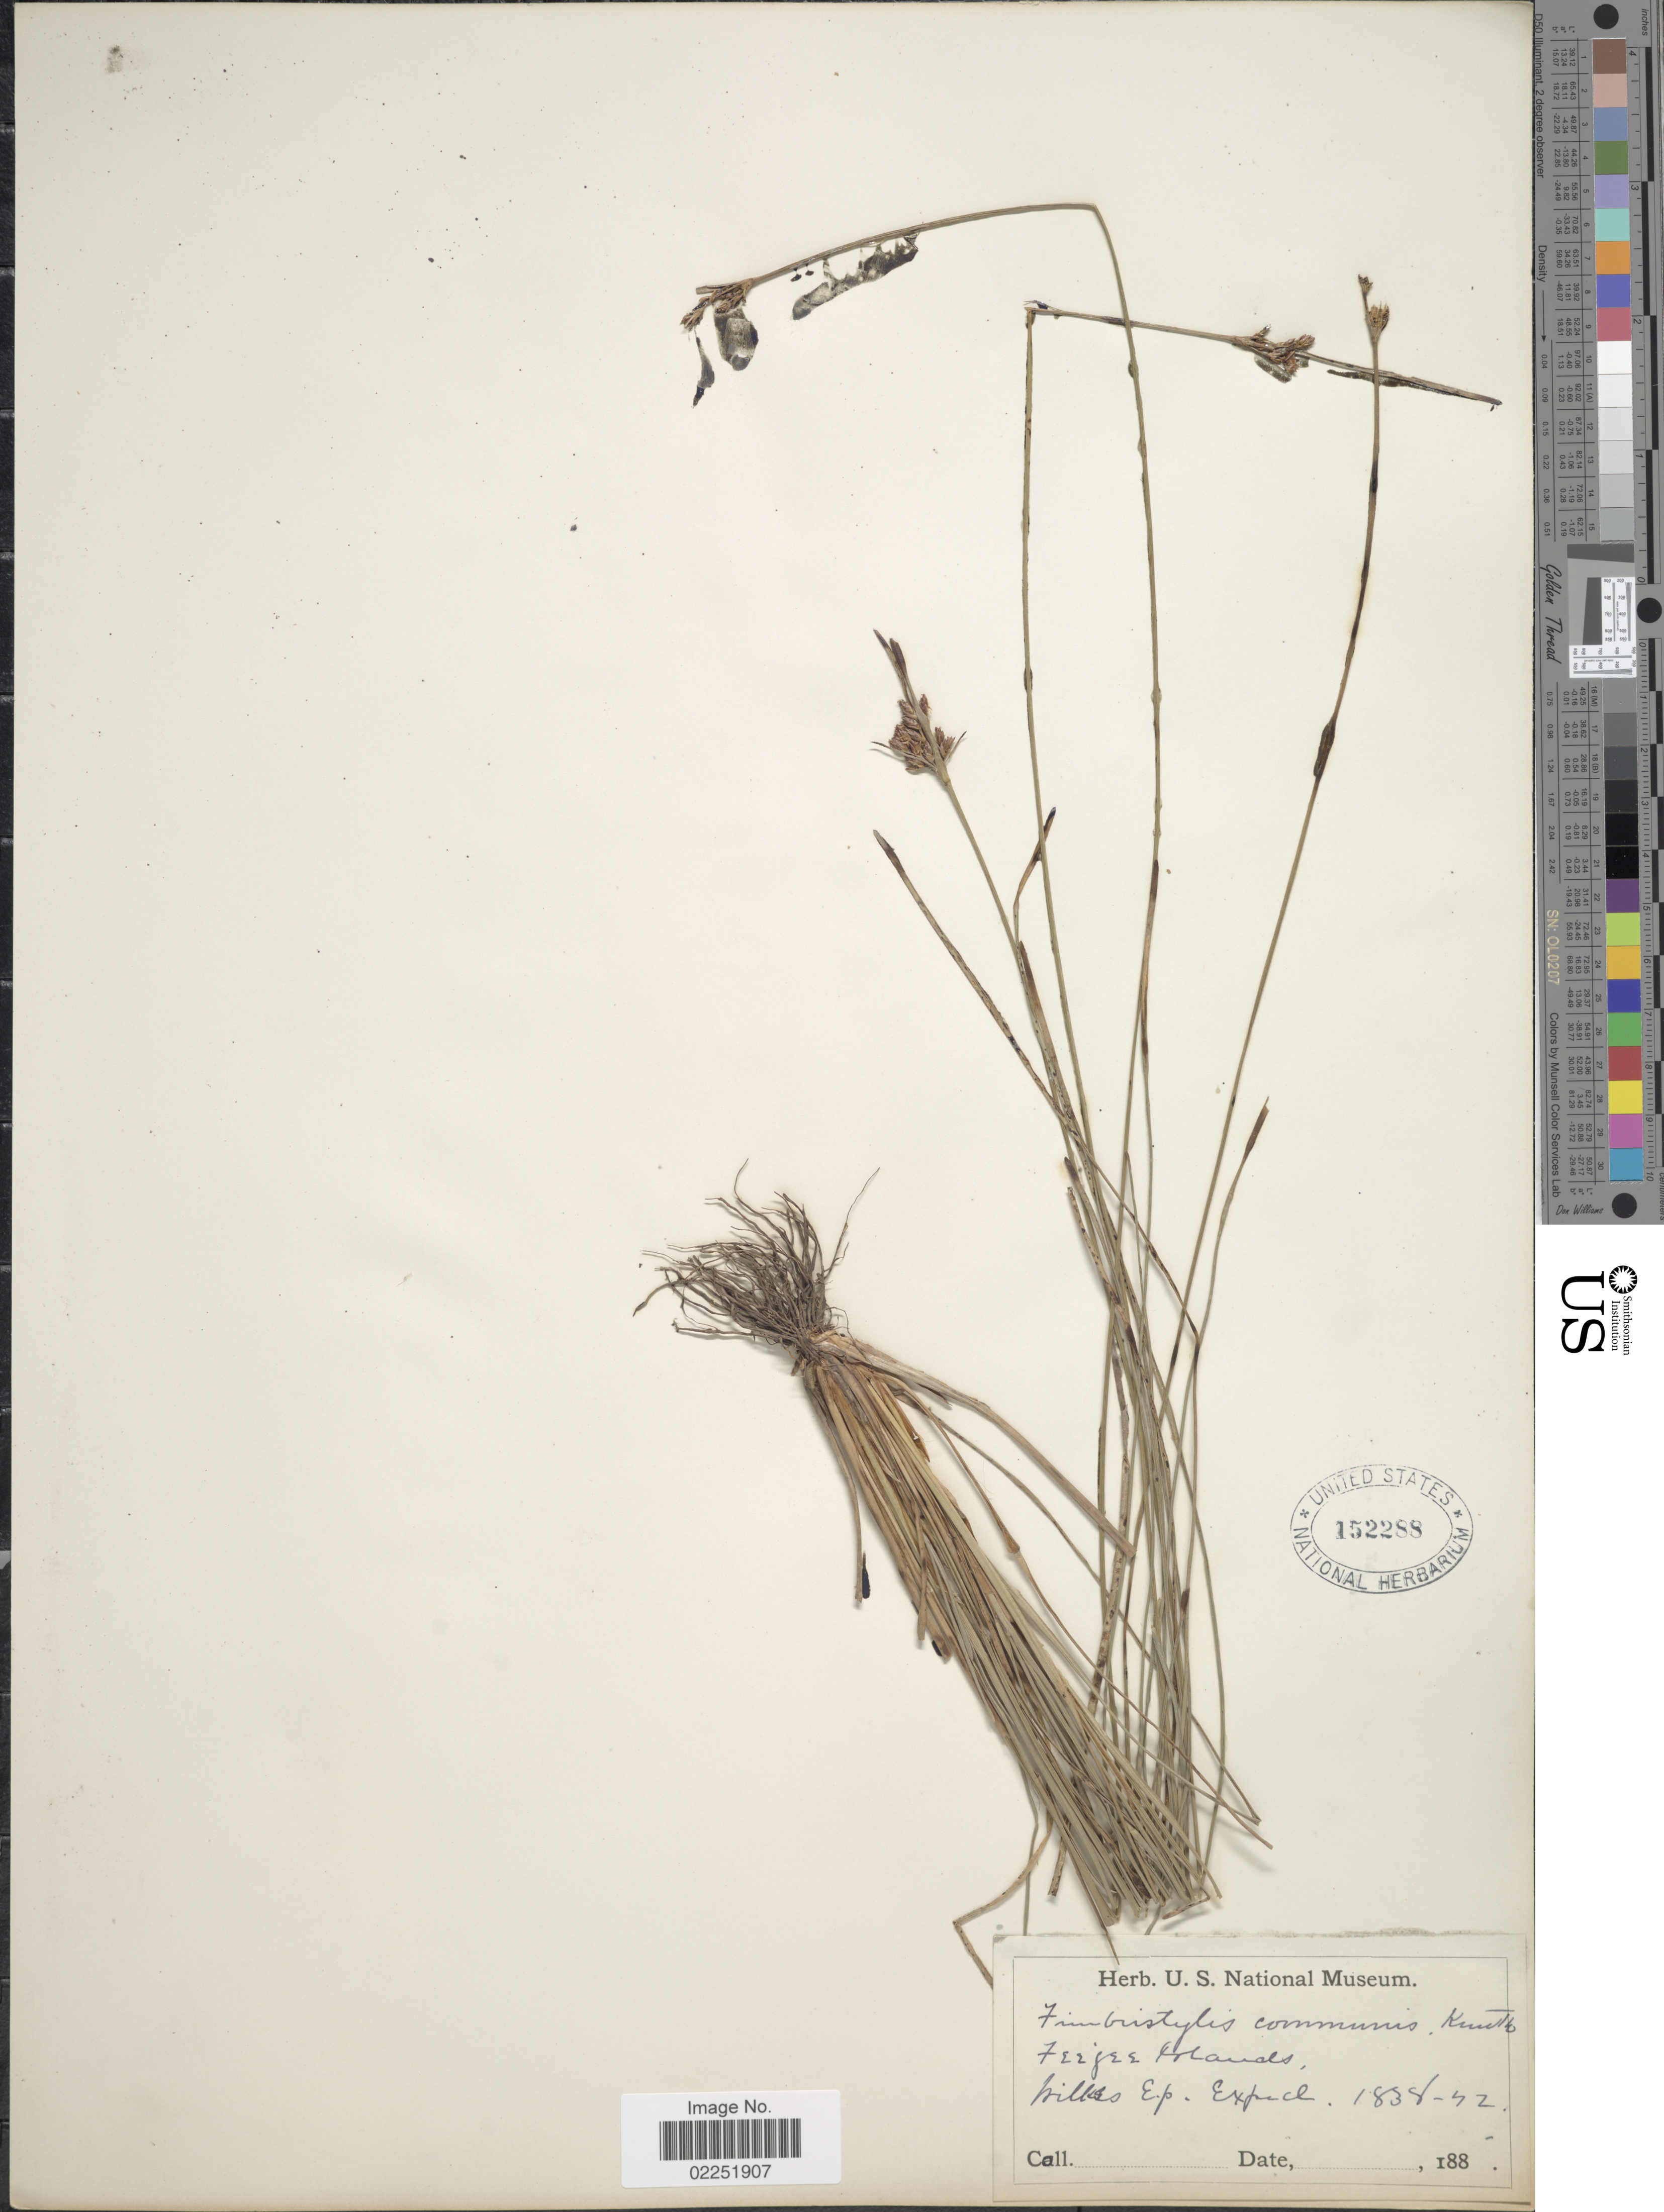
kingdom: Plantae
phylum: Tracheophyta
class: Liliopsida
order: Poales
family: Cyperaceae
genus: Fimbristylis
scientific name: Fimbristylis dichotoma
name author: (L.) Vahl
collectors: United States National Museum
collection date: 1838/1842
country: Fiji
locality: Feejee Islands [illegible text]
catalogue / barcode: US 152288